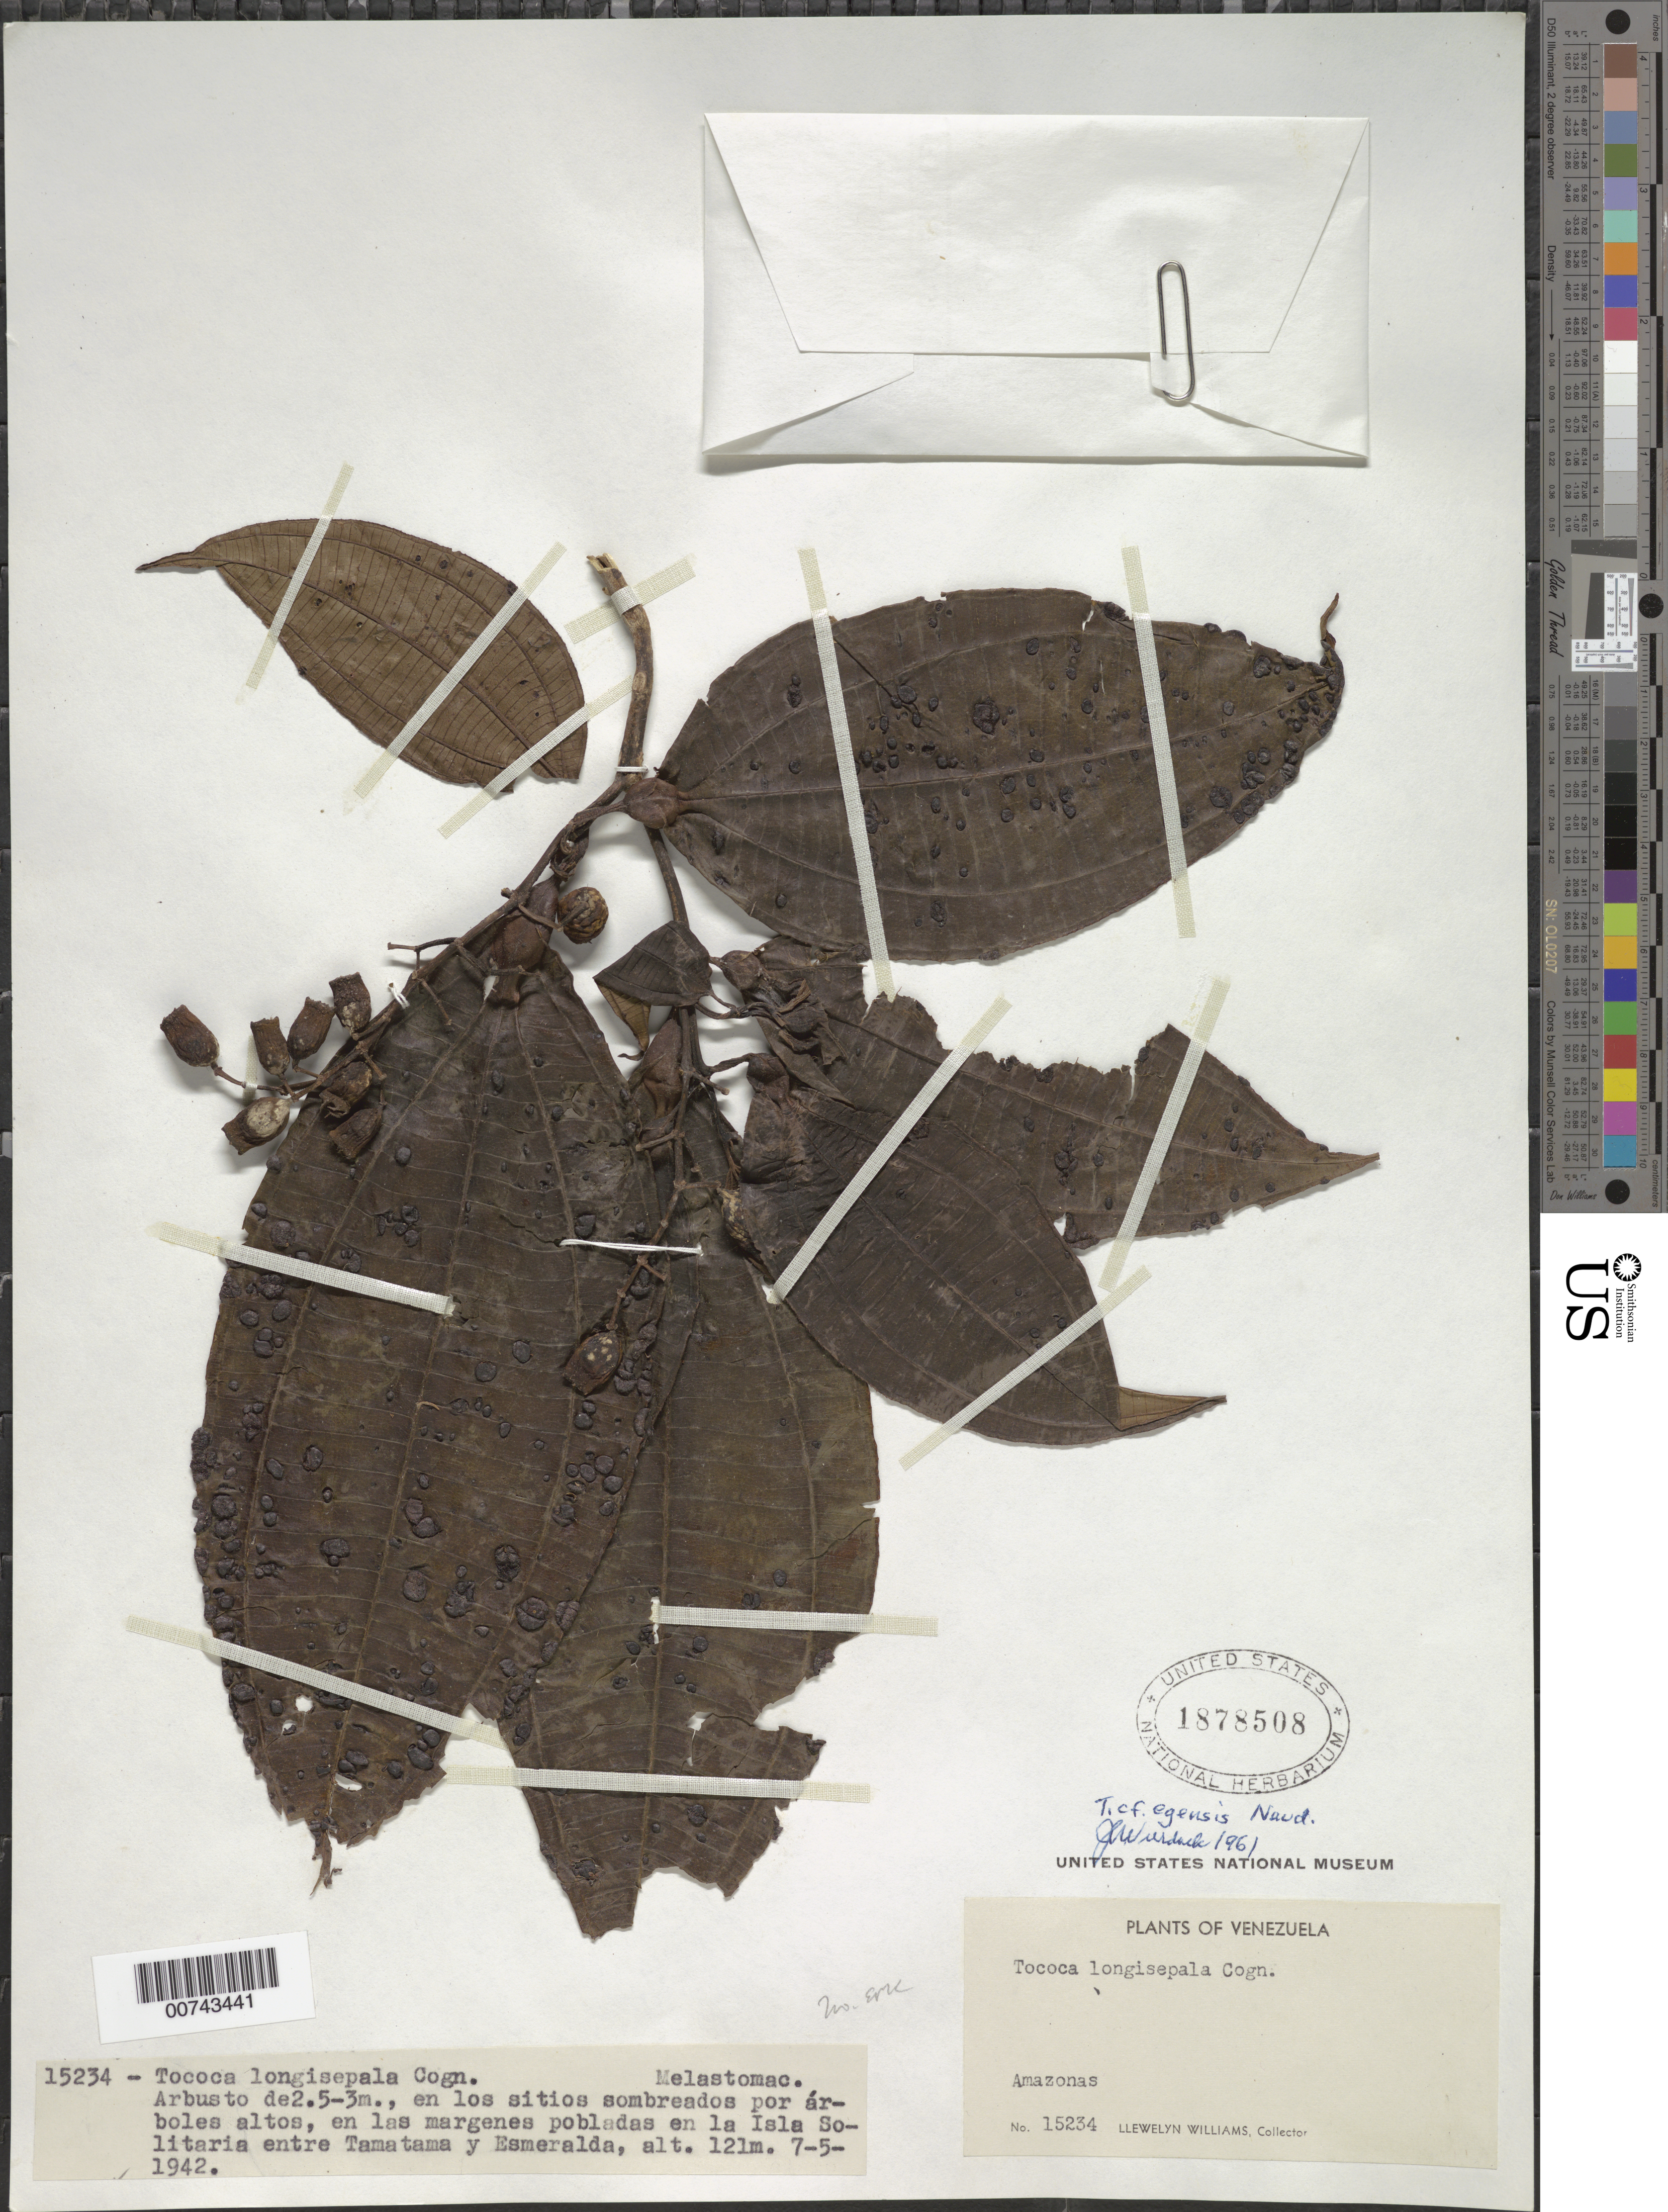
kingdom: Plantae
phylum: Tracheophyta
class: Magnoliopsida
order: Myrtales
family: Melastomataceae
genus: Tococa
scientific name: Tococa coronata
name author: Benth.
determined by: Wurdack, John J., (US), US (UNITED STATES)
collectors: Ll. Williams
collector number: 15234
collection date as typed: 7-May-42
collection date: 1942-05-07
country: Venezuela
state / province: Amazonas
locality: Isla Solitaria, entre Tamatama y Esmeralda, Alto Orinoco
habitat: Margenes pobladas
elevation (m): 121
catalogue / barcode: US 1878508